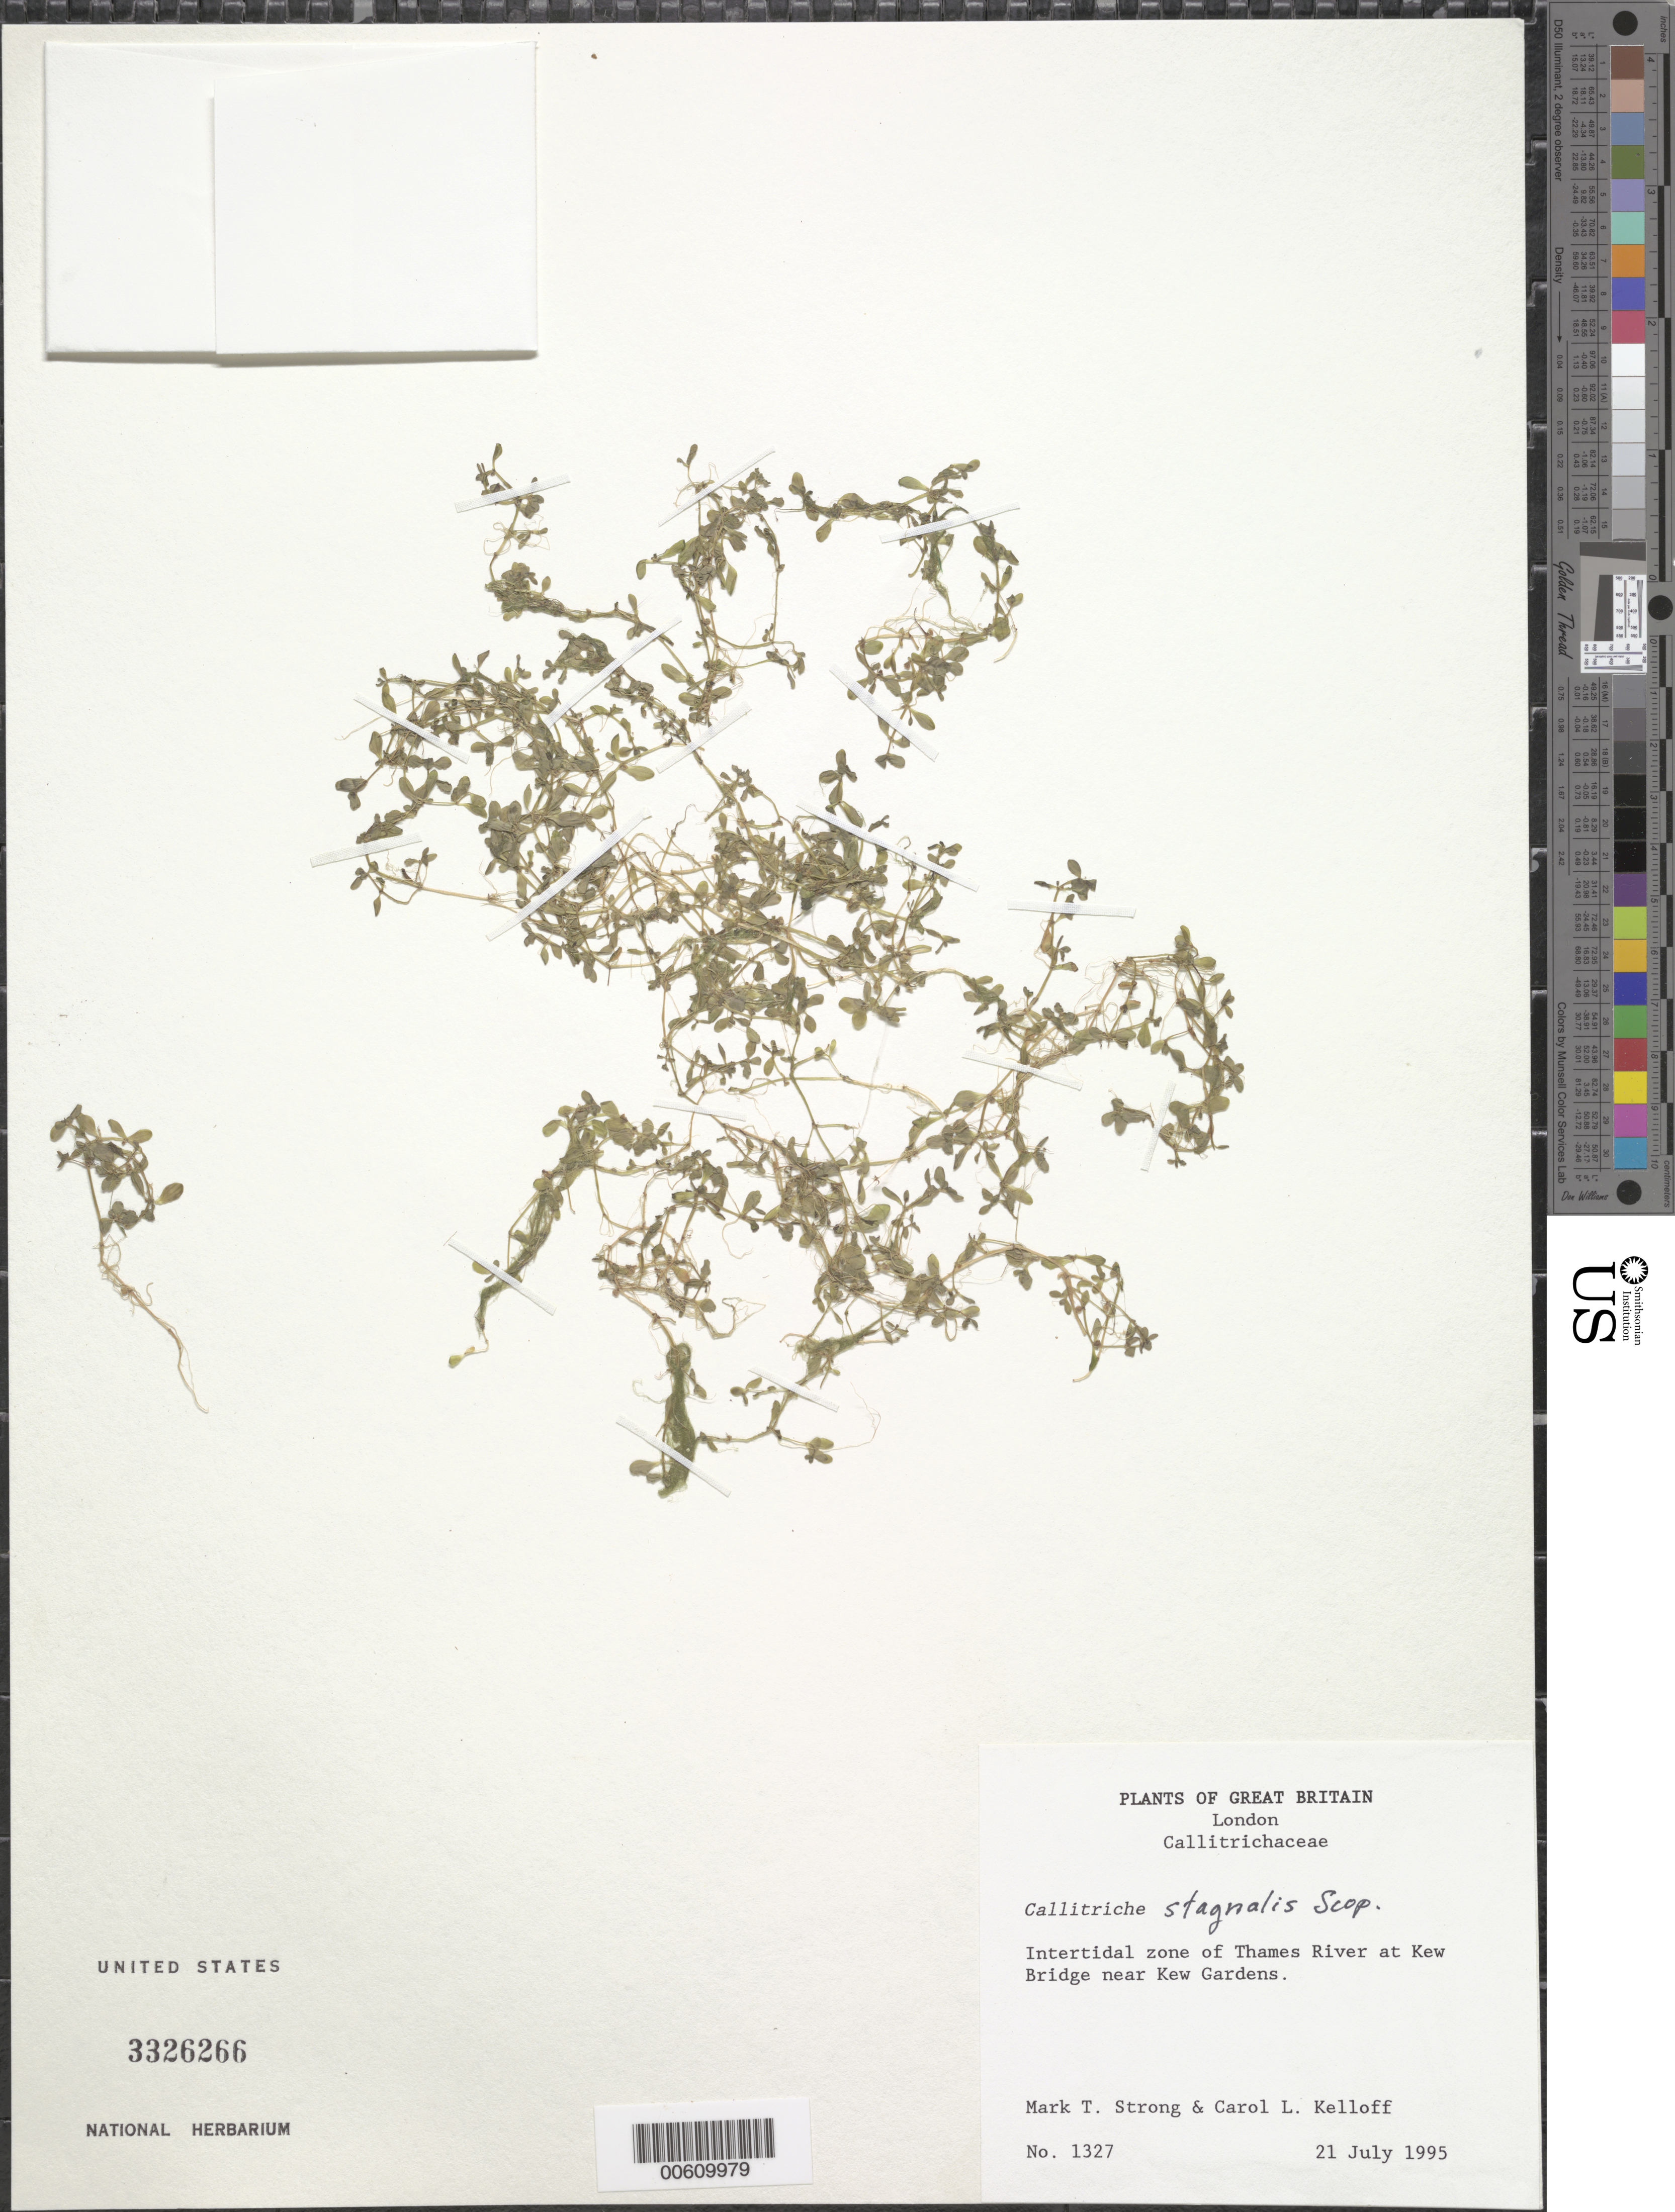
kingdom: Plantae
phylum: Tracheophyta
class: Magnoliopsida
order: Lamiales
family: Plantaginaceae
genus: Callitriche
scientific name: Callitriche stagnalis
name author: Scop.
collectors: M. T. Strong & C. L. Kelloff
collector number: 1327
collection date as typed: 21 Jul 1995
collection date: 1995-07-21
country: United Kingdom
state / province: England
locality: London, Thames River, at Kew Bridge near Kew Gardens.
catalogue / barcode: US 3326266